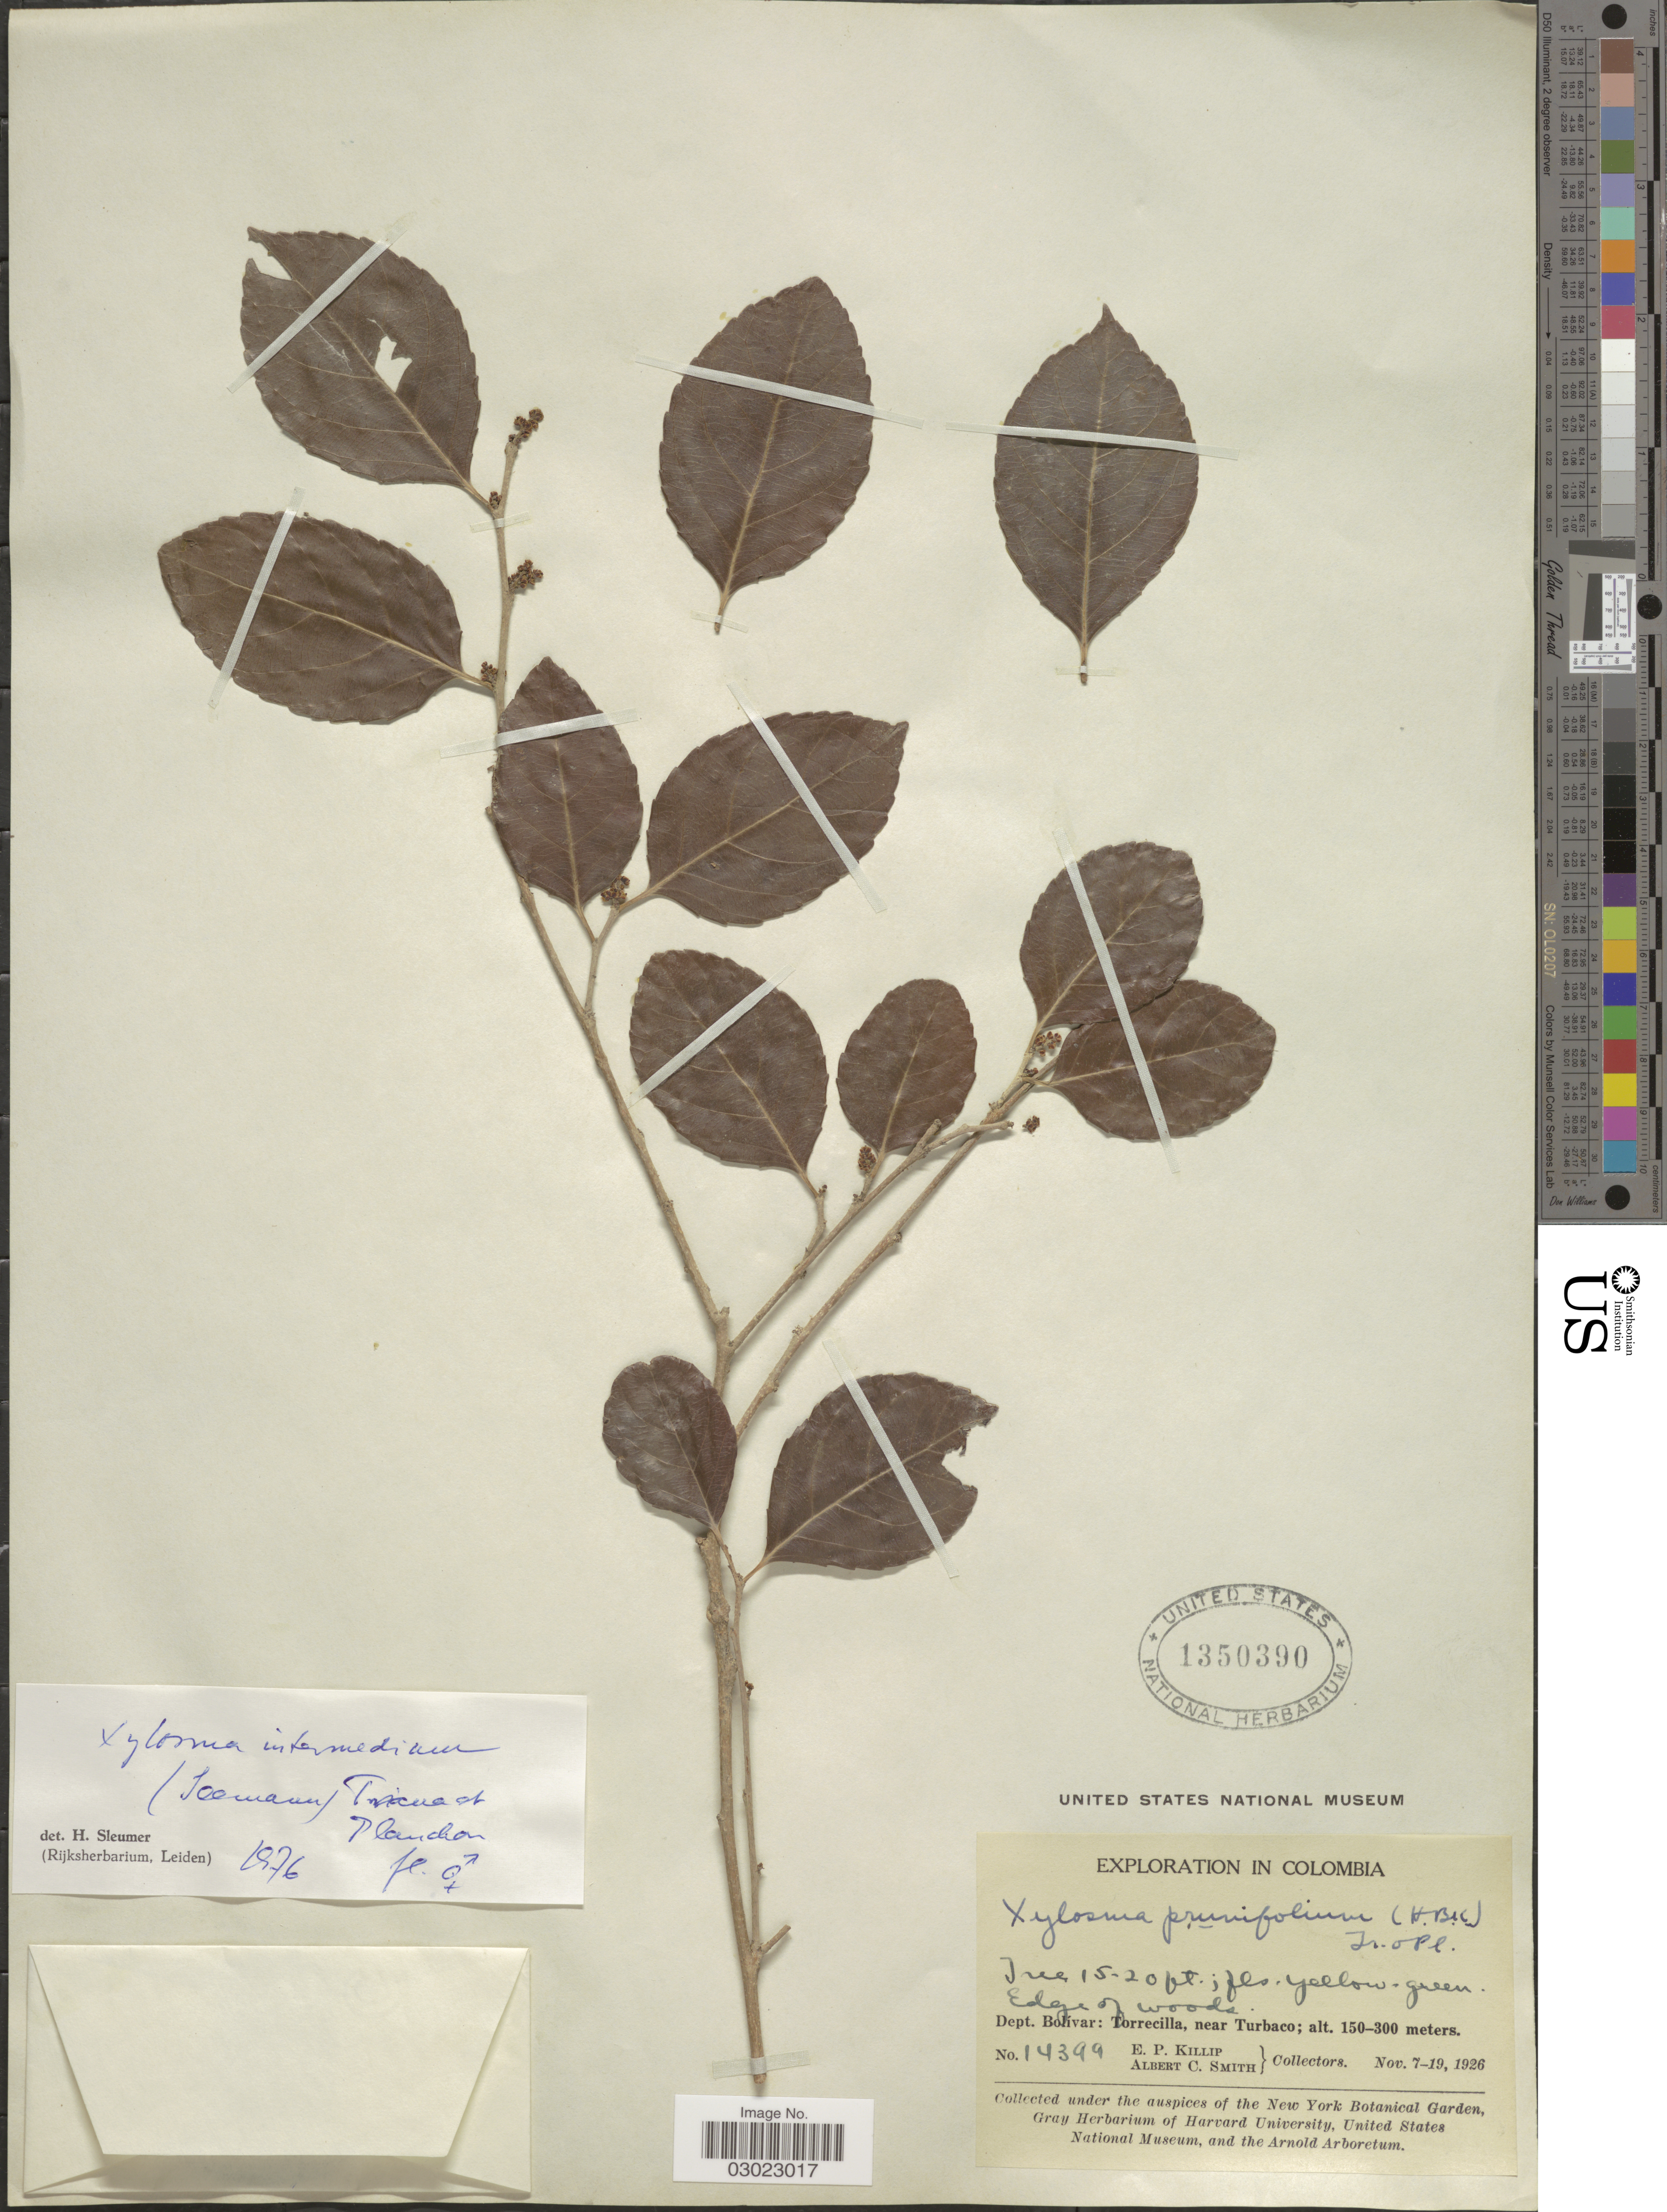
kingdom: Plantae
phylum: Tracheophyta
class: Magnoliopsida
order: Malpighiales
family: Salicaceae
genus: Xylosma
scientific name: Xylosma prunifolia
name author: (Kunth) Triana & Planch.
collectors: E. P. Killip & A. C. Smith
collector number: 14399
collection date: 1926-11-07/1926-11-19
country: Colombia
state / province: Bolívar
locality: Dept. Bolívar: Torrecilla, near Turbaco.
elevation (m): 150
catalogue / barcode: US 1350390